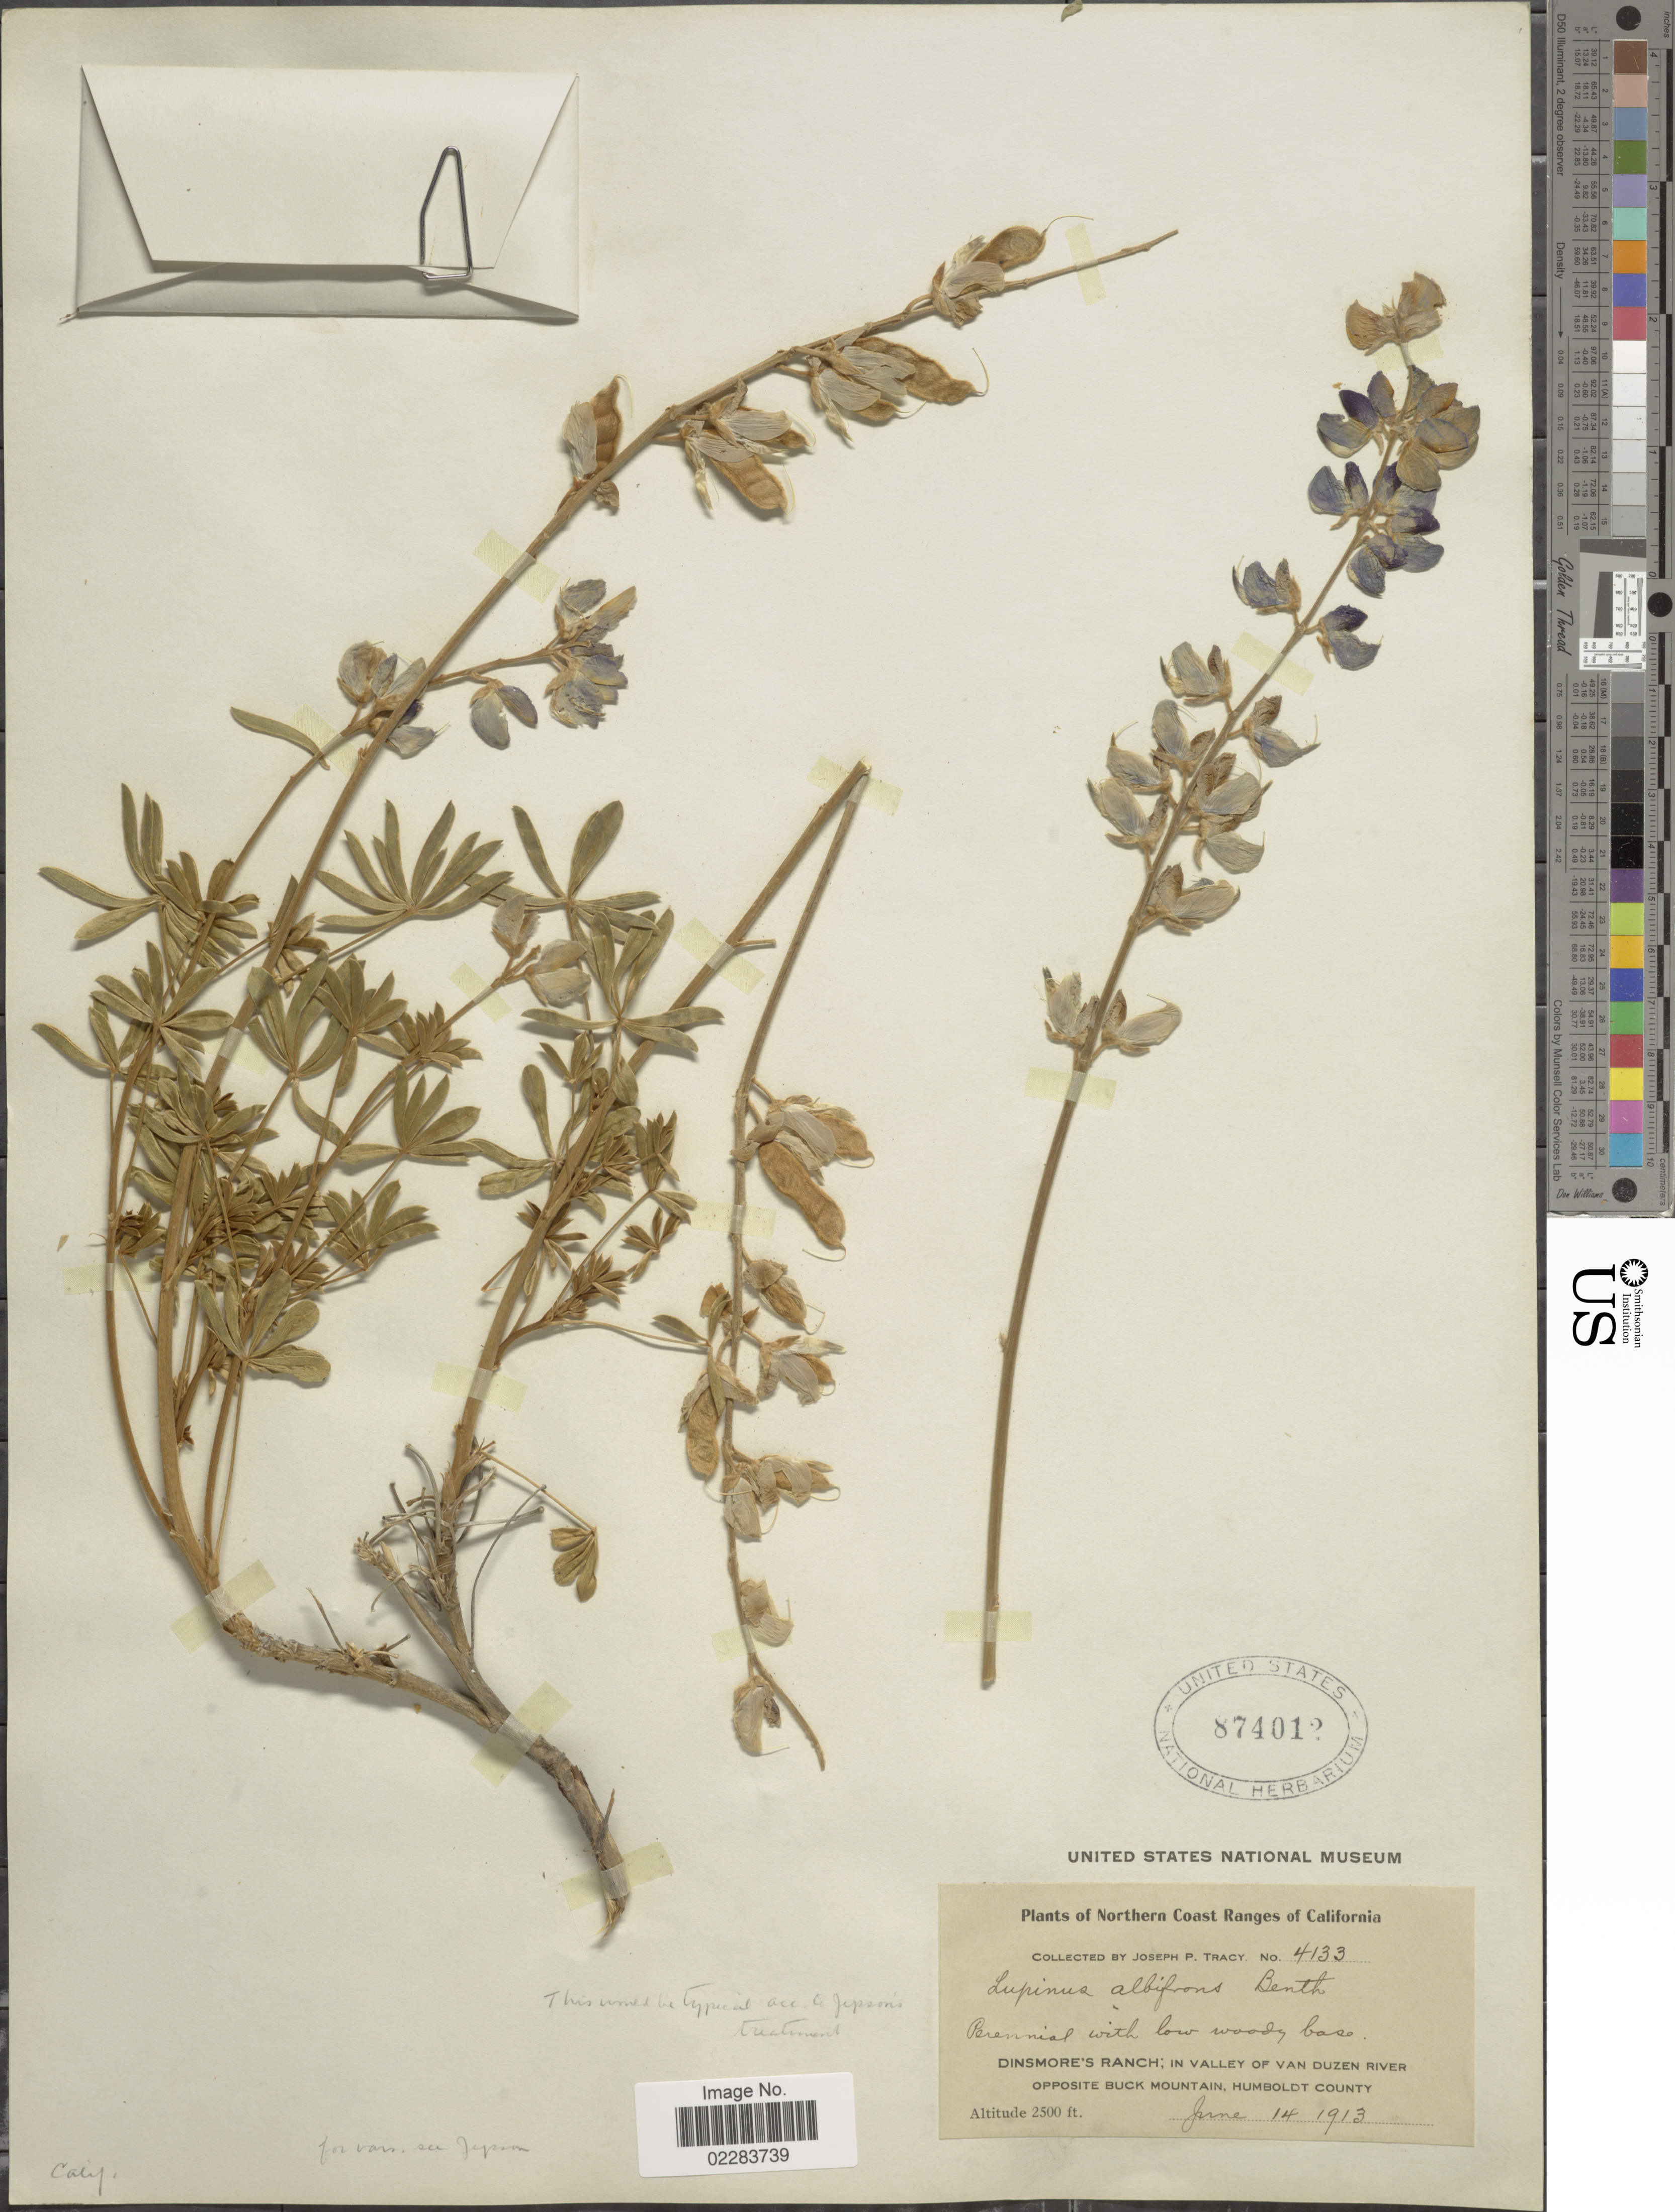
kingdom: Plantae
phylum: Tracheophyta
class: Magnoliopsida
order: Fabales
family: Fabaceae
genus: Lupinus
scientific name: Lupinus albifrons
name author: Benth.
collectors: J. Tracy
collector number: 4133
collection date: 1913-06-14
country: United States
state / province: California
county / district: Humboldt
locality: Northern Coast Ranges. Disnmore's Ranche; in valley of van Duzen river. opposite Buck Mountain, Humboldt County.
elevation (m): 762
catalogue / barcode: US 874012